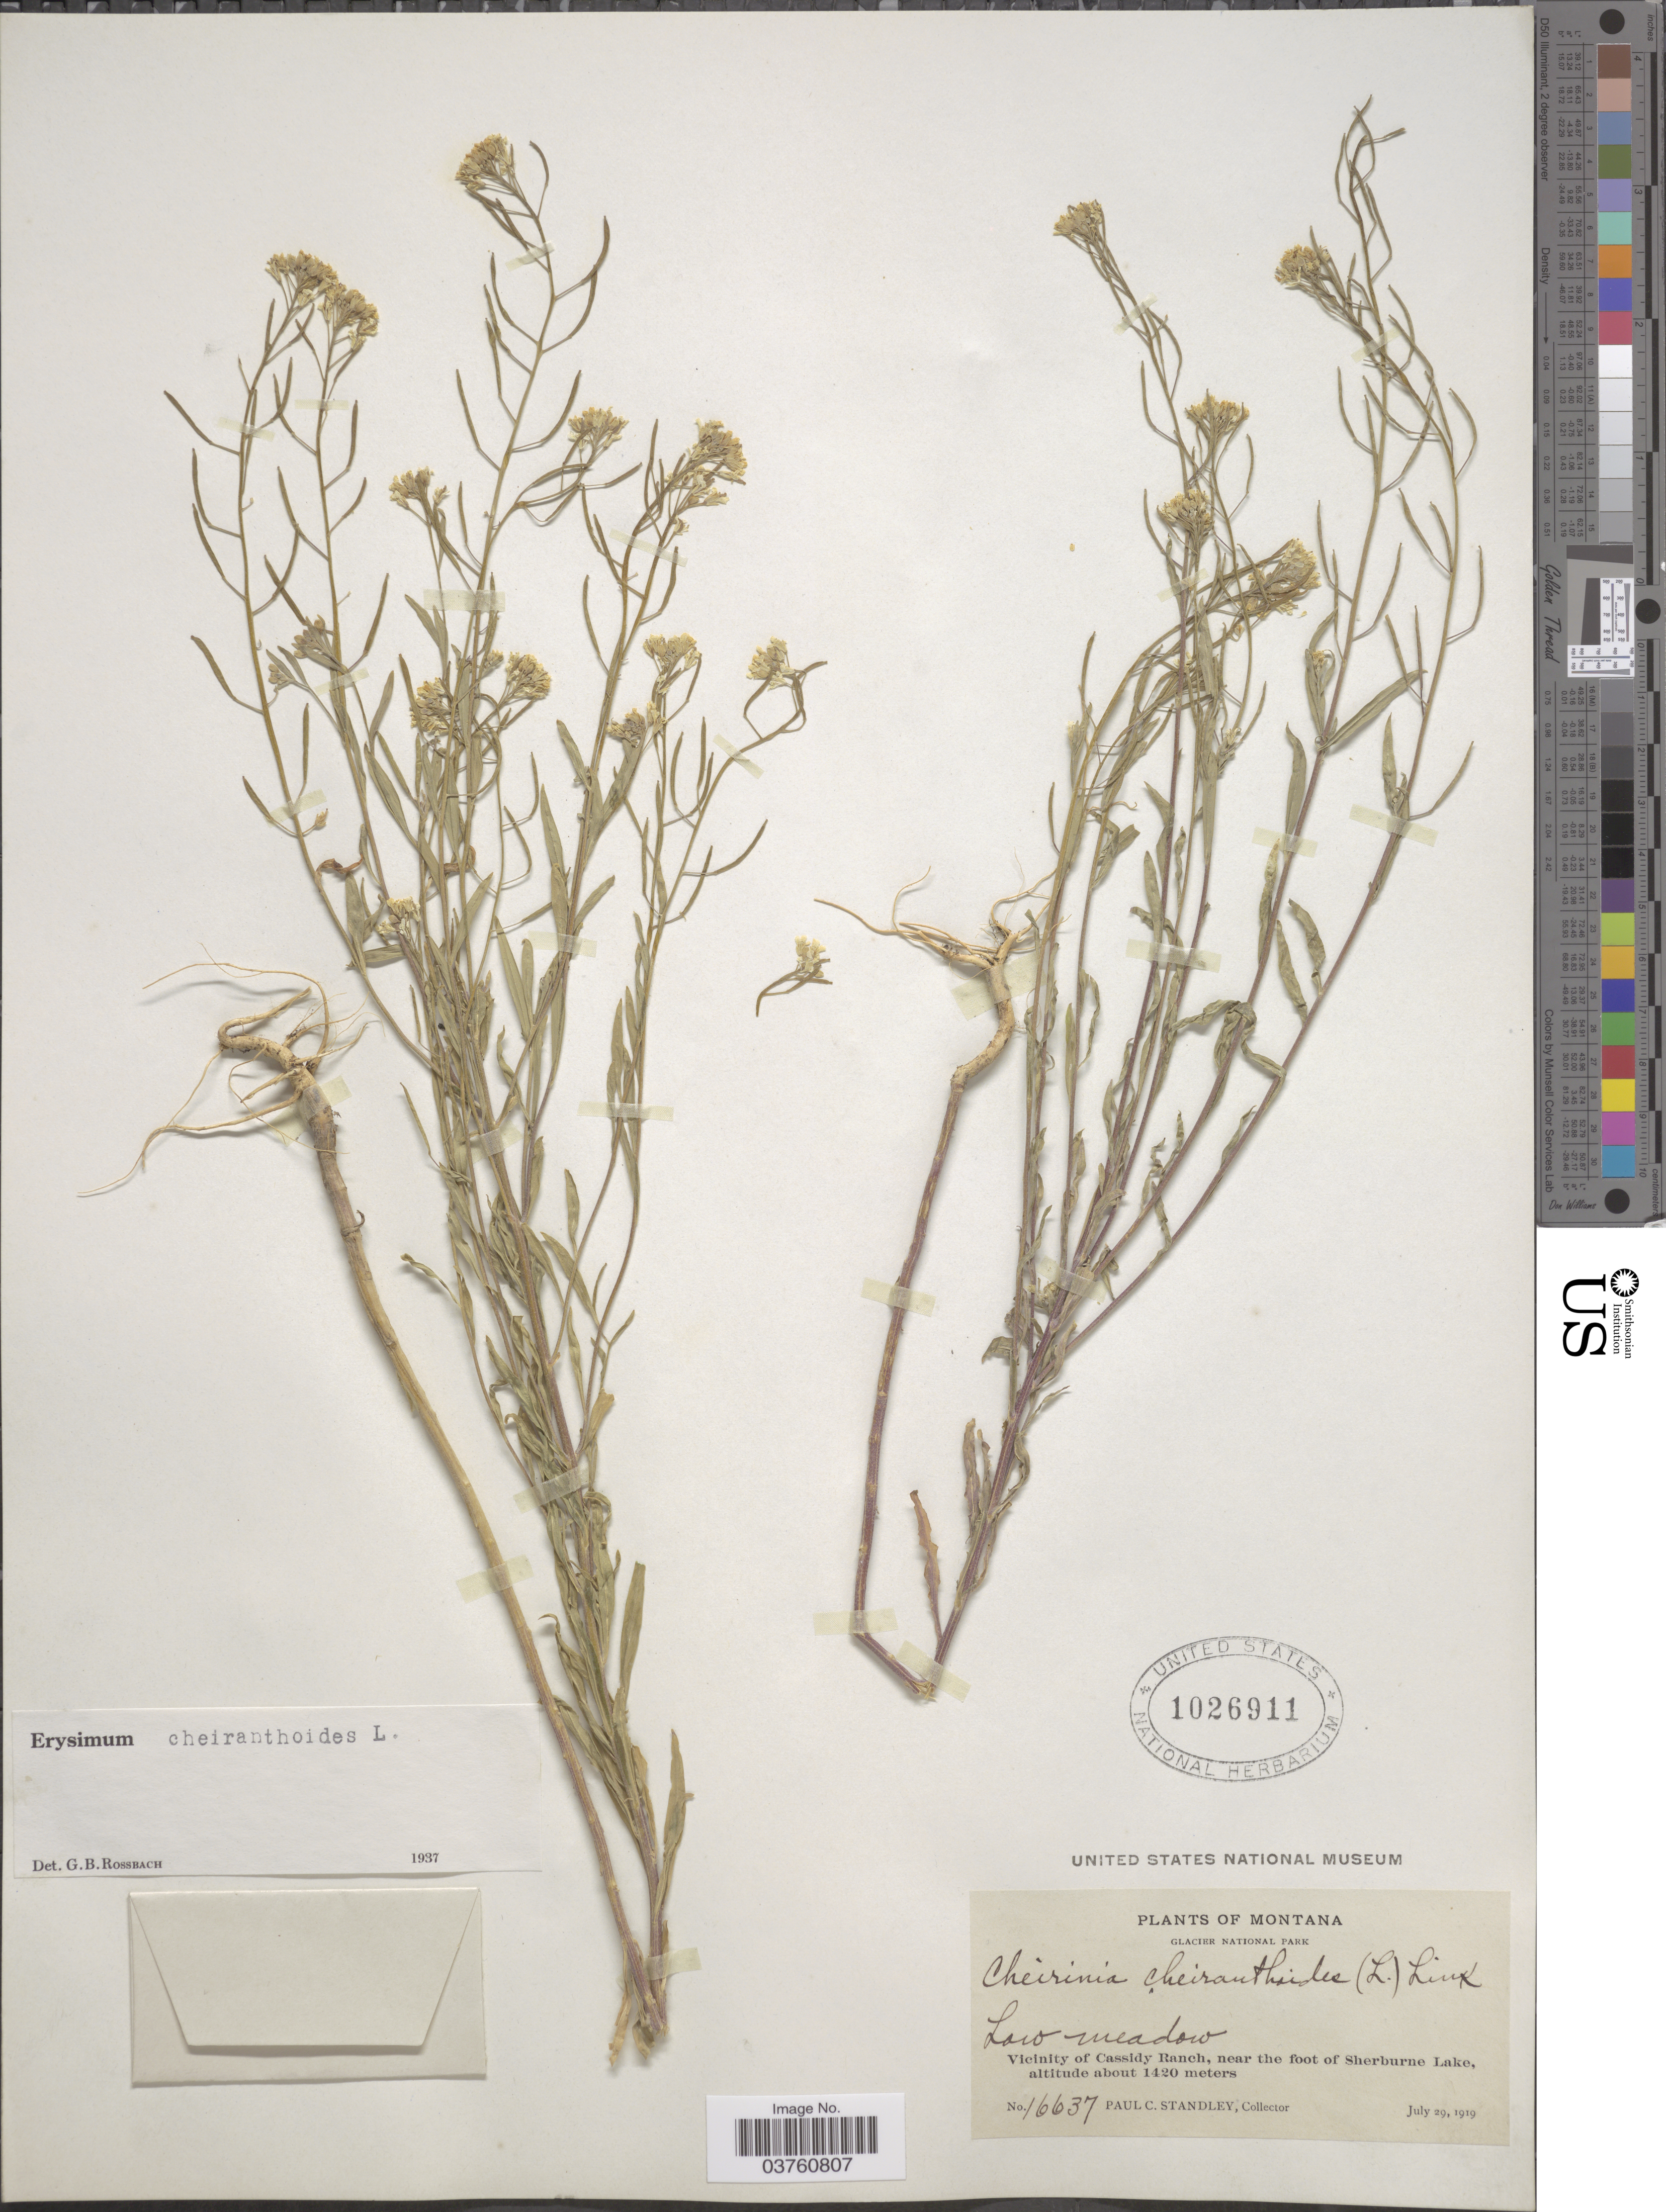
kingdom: Plantae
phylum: Tracheophyta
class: Magnoliopsida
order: Brassicales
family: Brassicaceae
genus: Erysimum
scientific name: Erysimum cheiranthoides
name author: L.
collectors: P. C. Standley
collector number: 16637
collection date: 1919-07-29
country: United States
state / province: Montana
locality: Glacier National Park. Vicinity of Cassidy Ranch, near the foot of Sherburne Lake.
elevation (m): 1420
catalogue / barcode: US 1026911